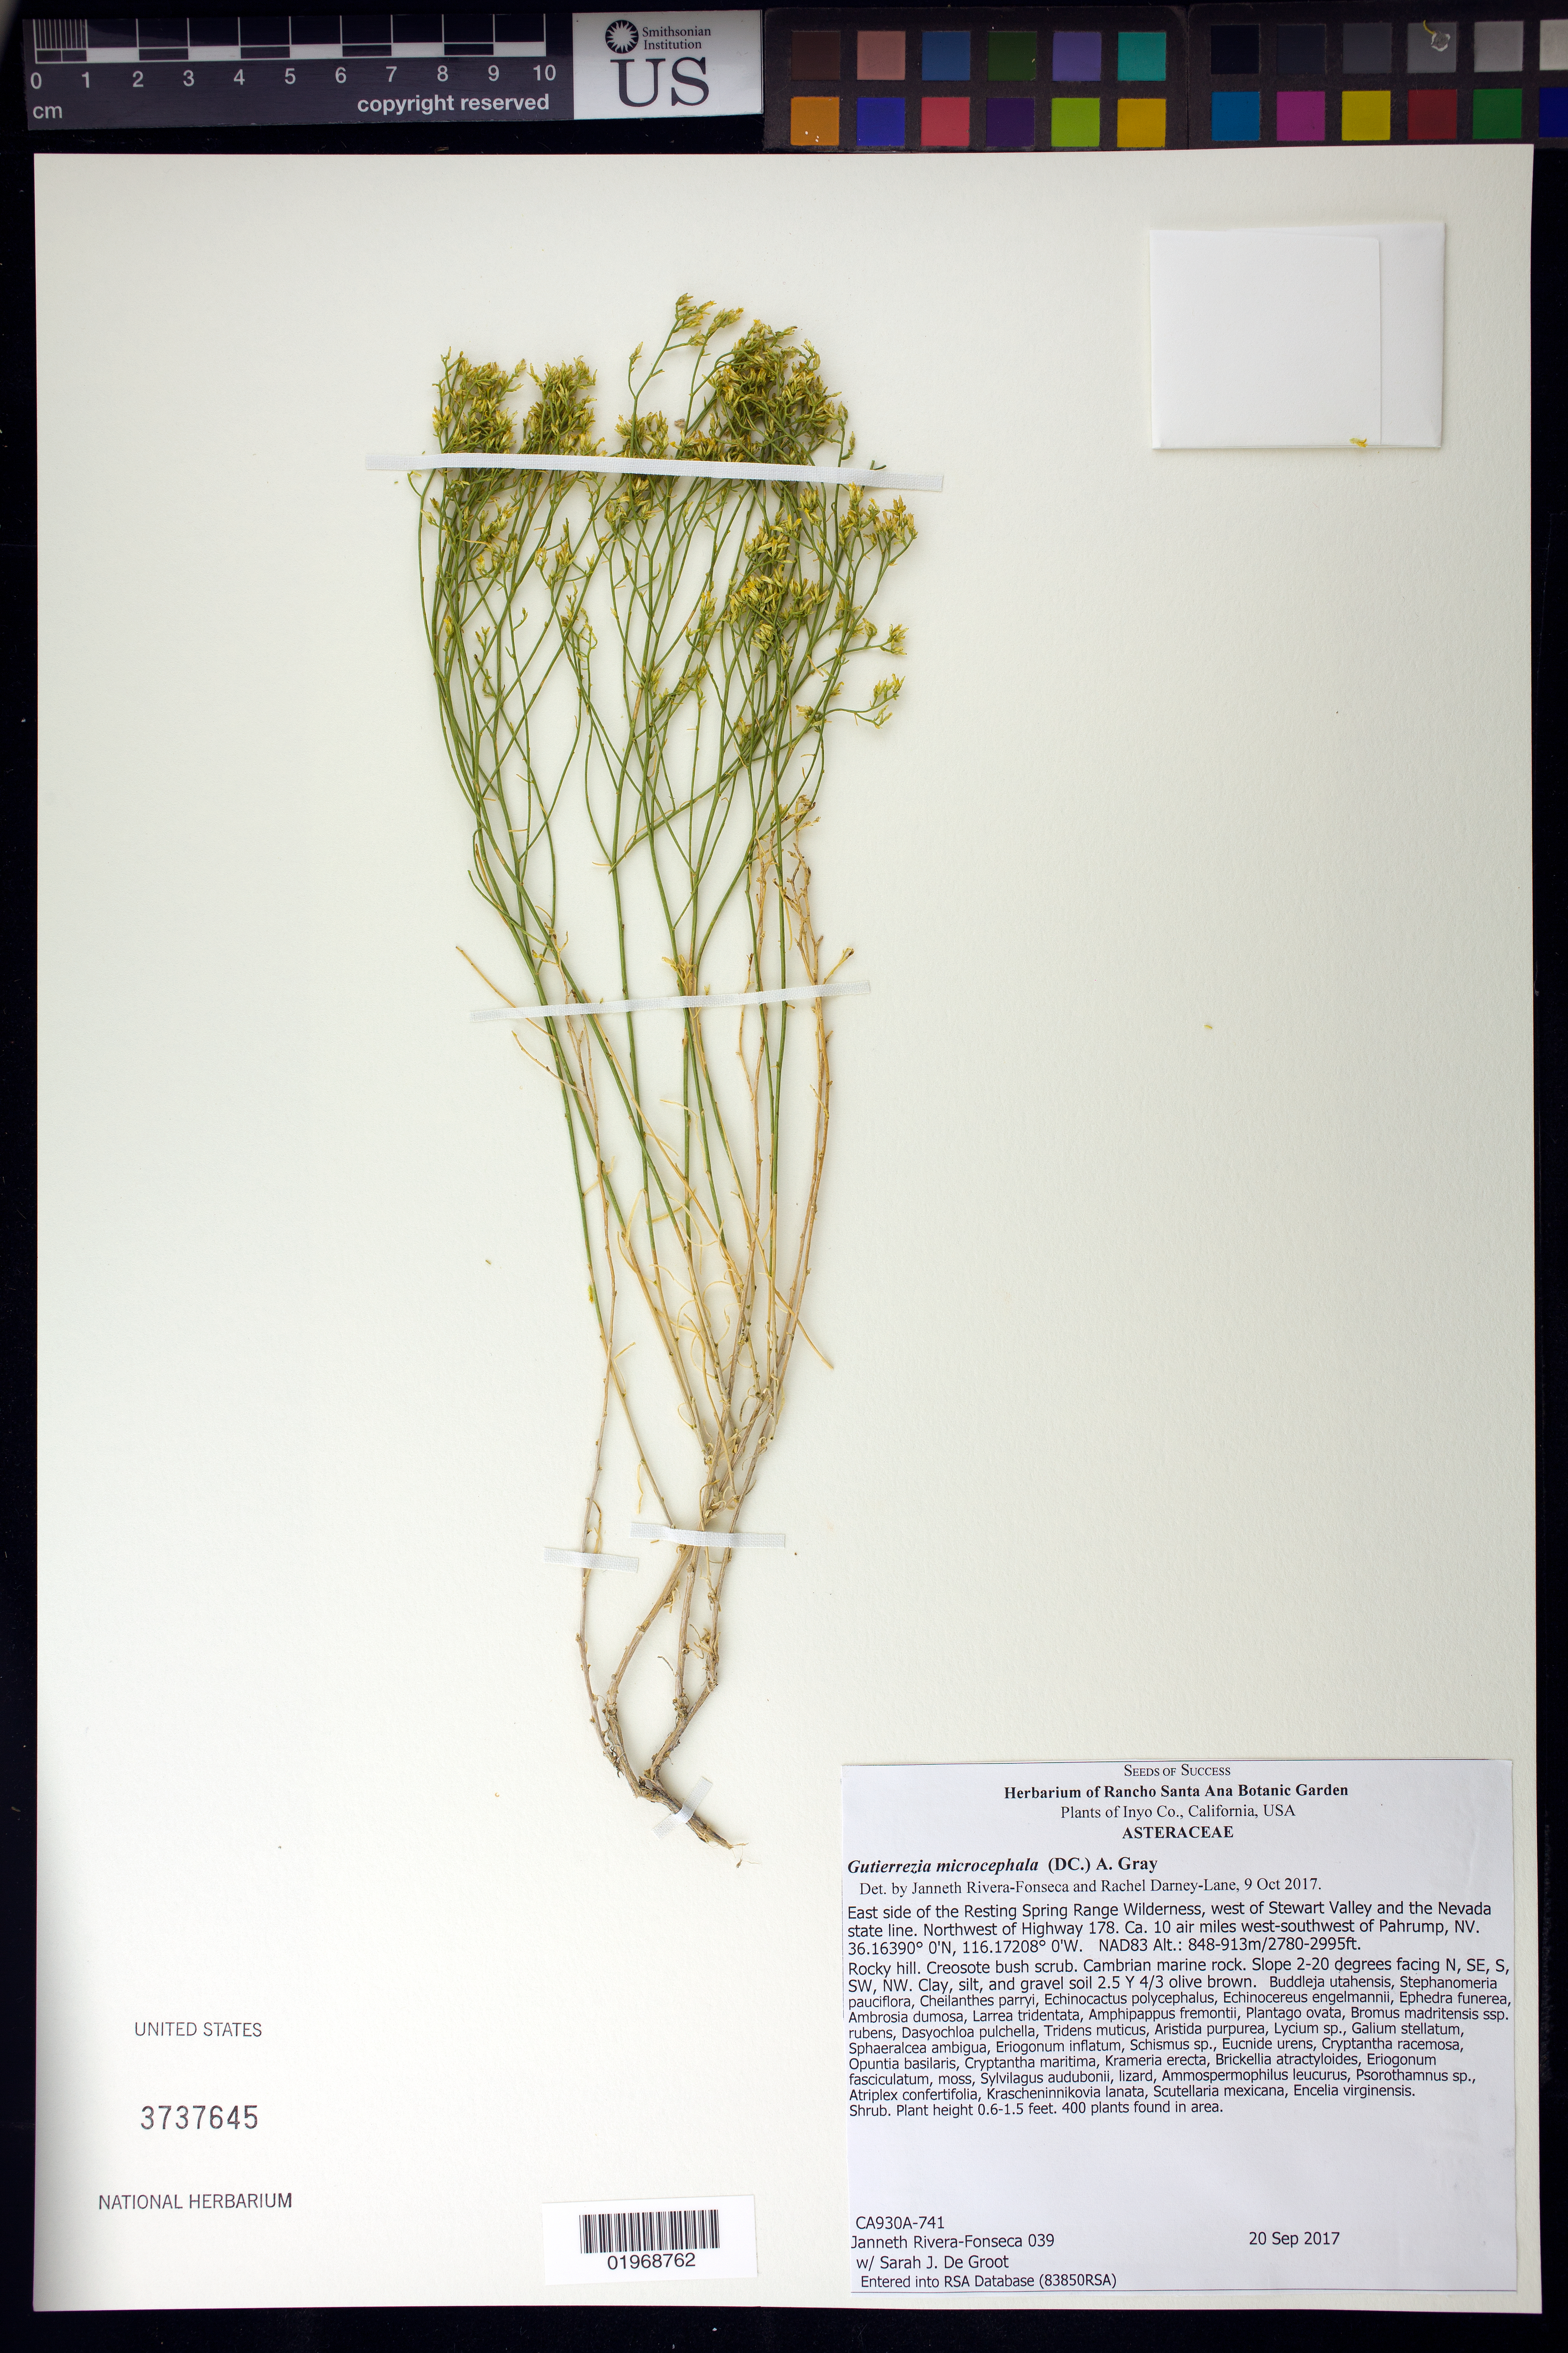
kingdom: Plantae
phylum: Tracheophyta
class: Magnoliopsida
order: Asterales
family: Asteraceae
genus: Gutierrezia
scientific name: Gutierrezia microcephala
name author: (DC.) A. Gray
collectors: J. Rivera-Fonseca & S. De Groot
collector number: CA930A-741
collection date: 2017-09-20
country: United States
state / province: California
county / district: Inyo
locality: Resting Spring Range Wilderness, ca. 10 air miles WSW of Pahrump, NV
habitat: Rocky hill. Creosote bush scrub.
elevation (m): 847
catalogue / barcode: US 3737645